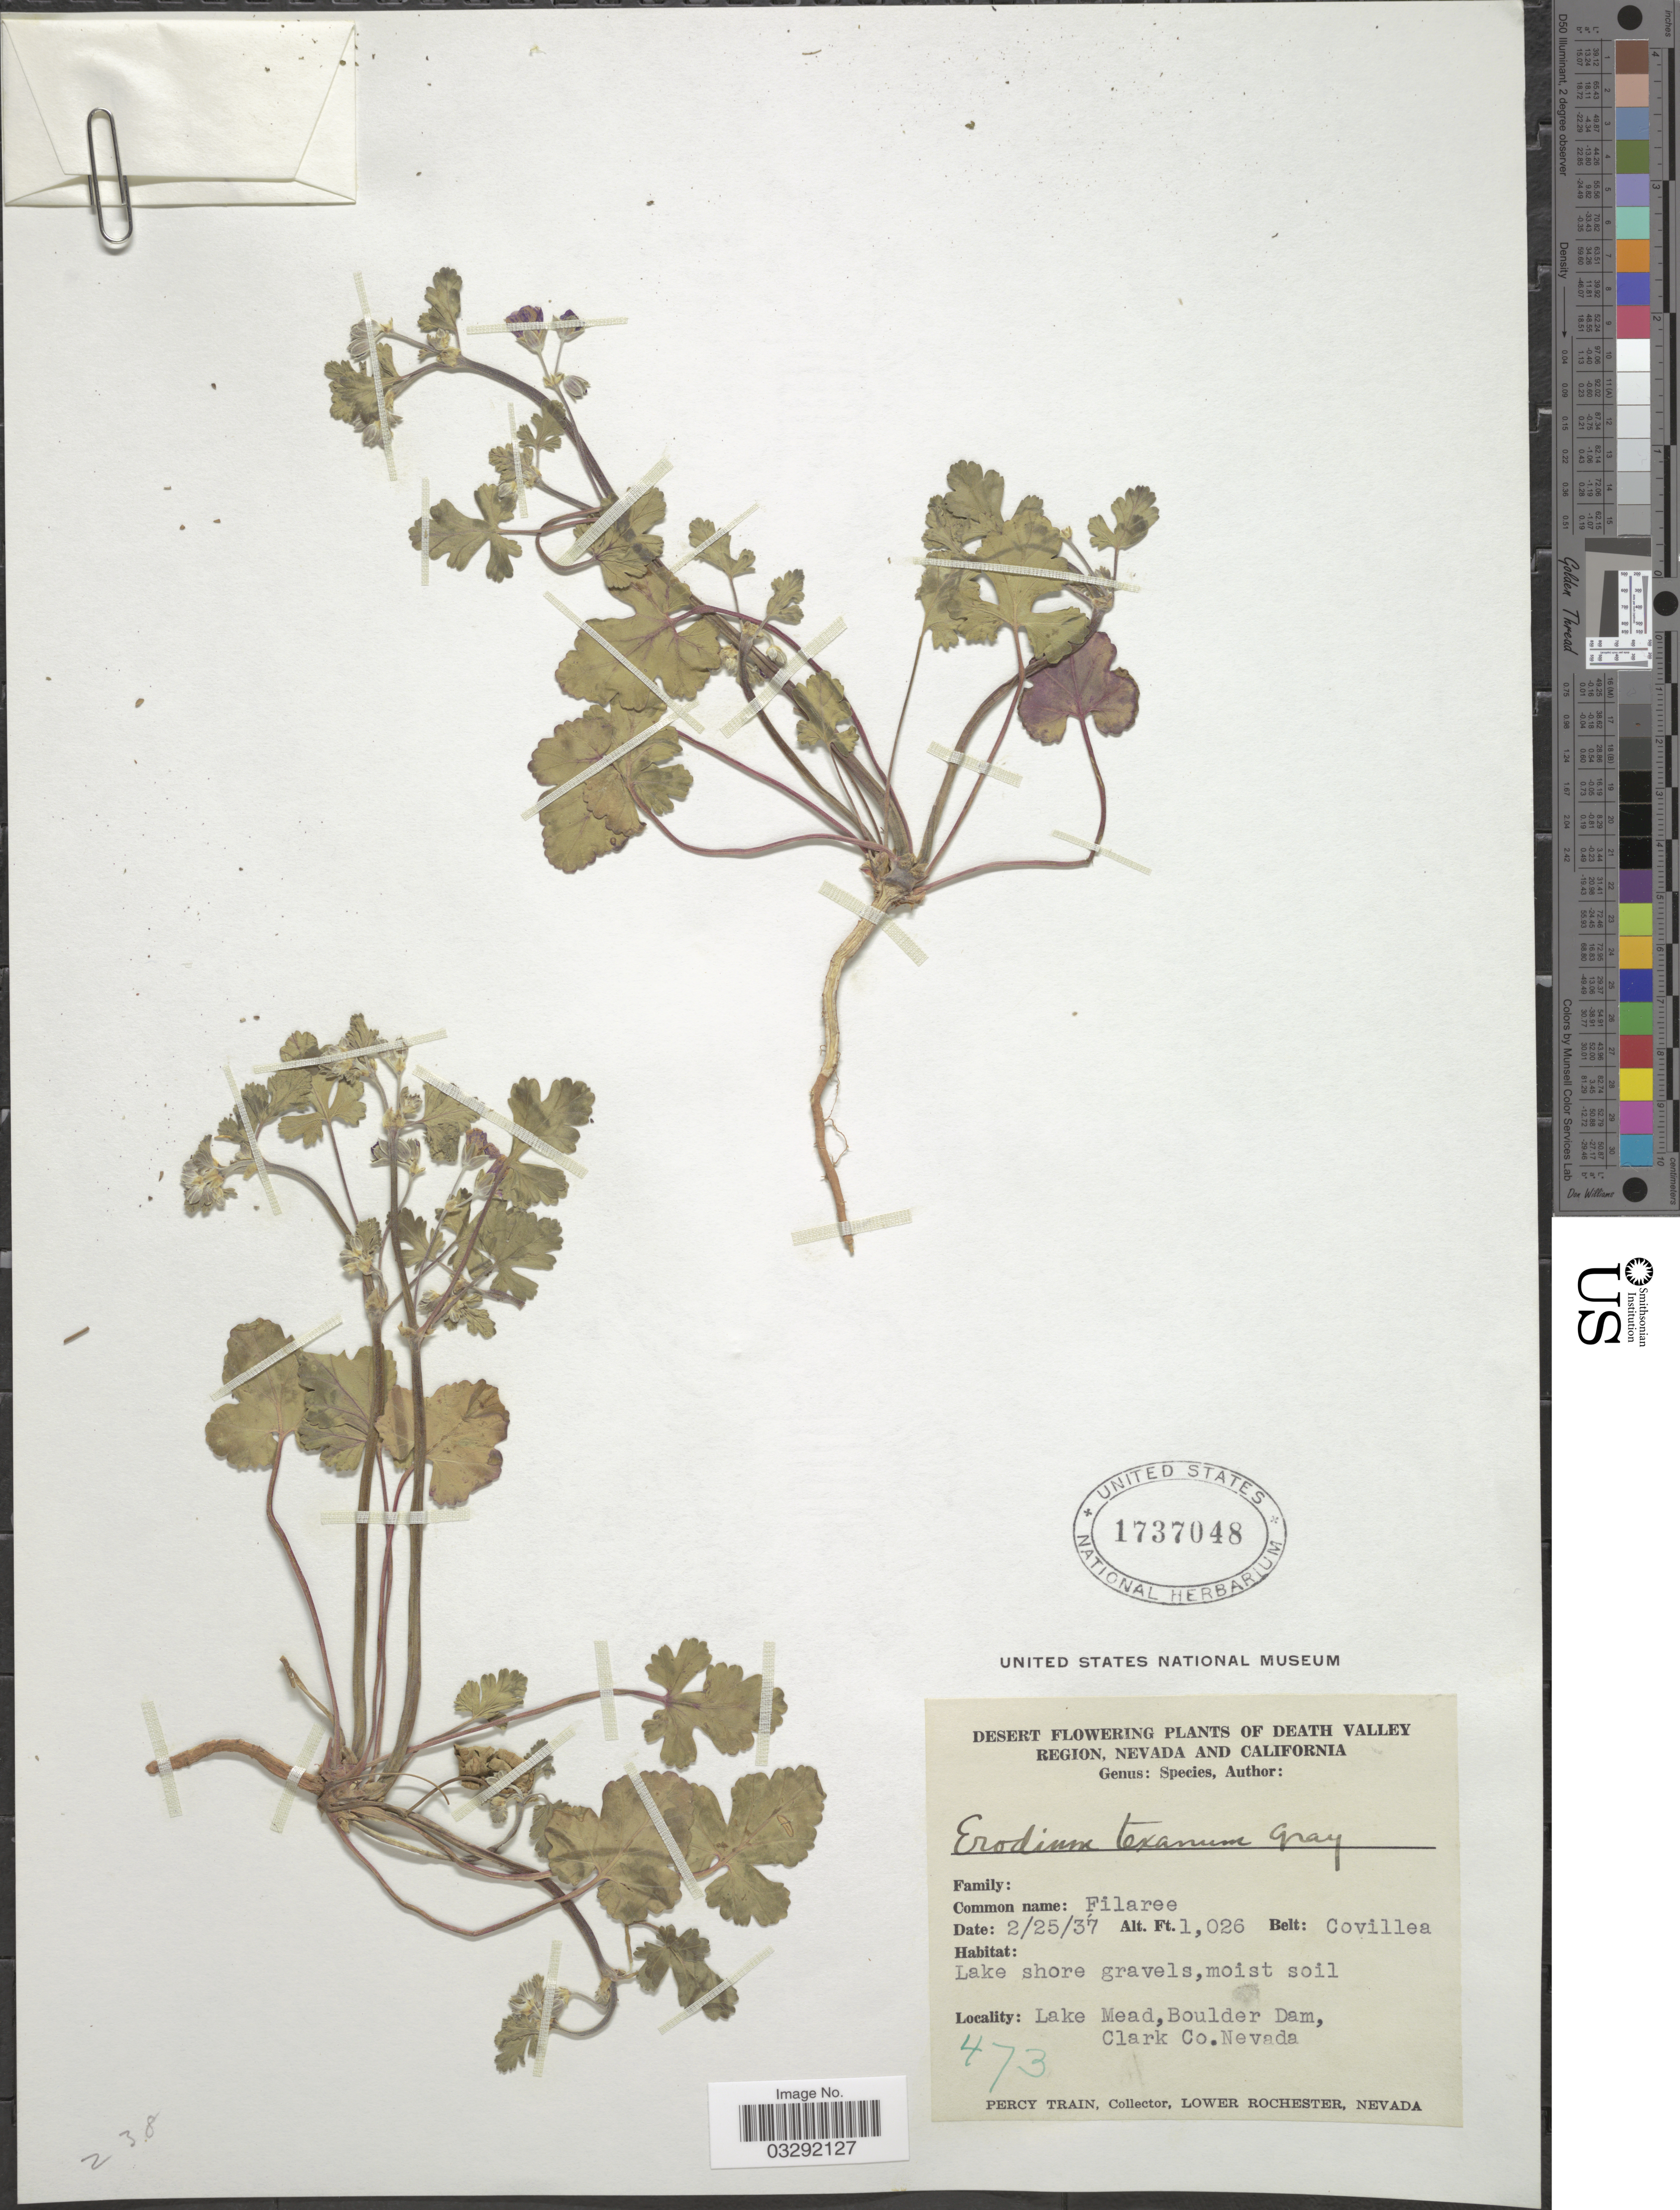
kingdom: Plantae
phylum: Tracheophyta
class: Magnoliopsida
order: Geraniales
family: Geraniaceae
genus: Erodium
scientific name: Erodium texanum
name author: A. Gray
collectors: P. Train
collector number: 473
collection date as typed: Transcribed d/m/y: 25/2/37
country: United States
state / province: Nevada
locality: Death Valley Region. Lake Mead, Boulder Dam, Clark Co.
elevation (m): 313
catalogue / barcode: US 1737048